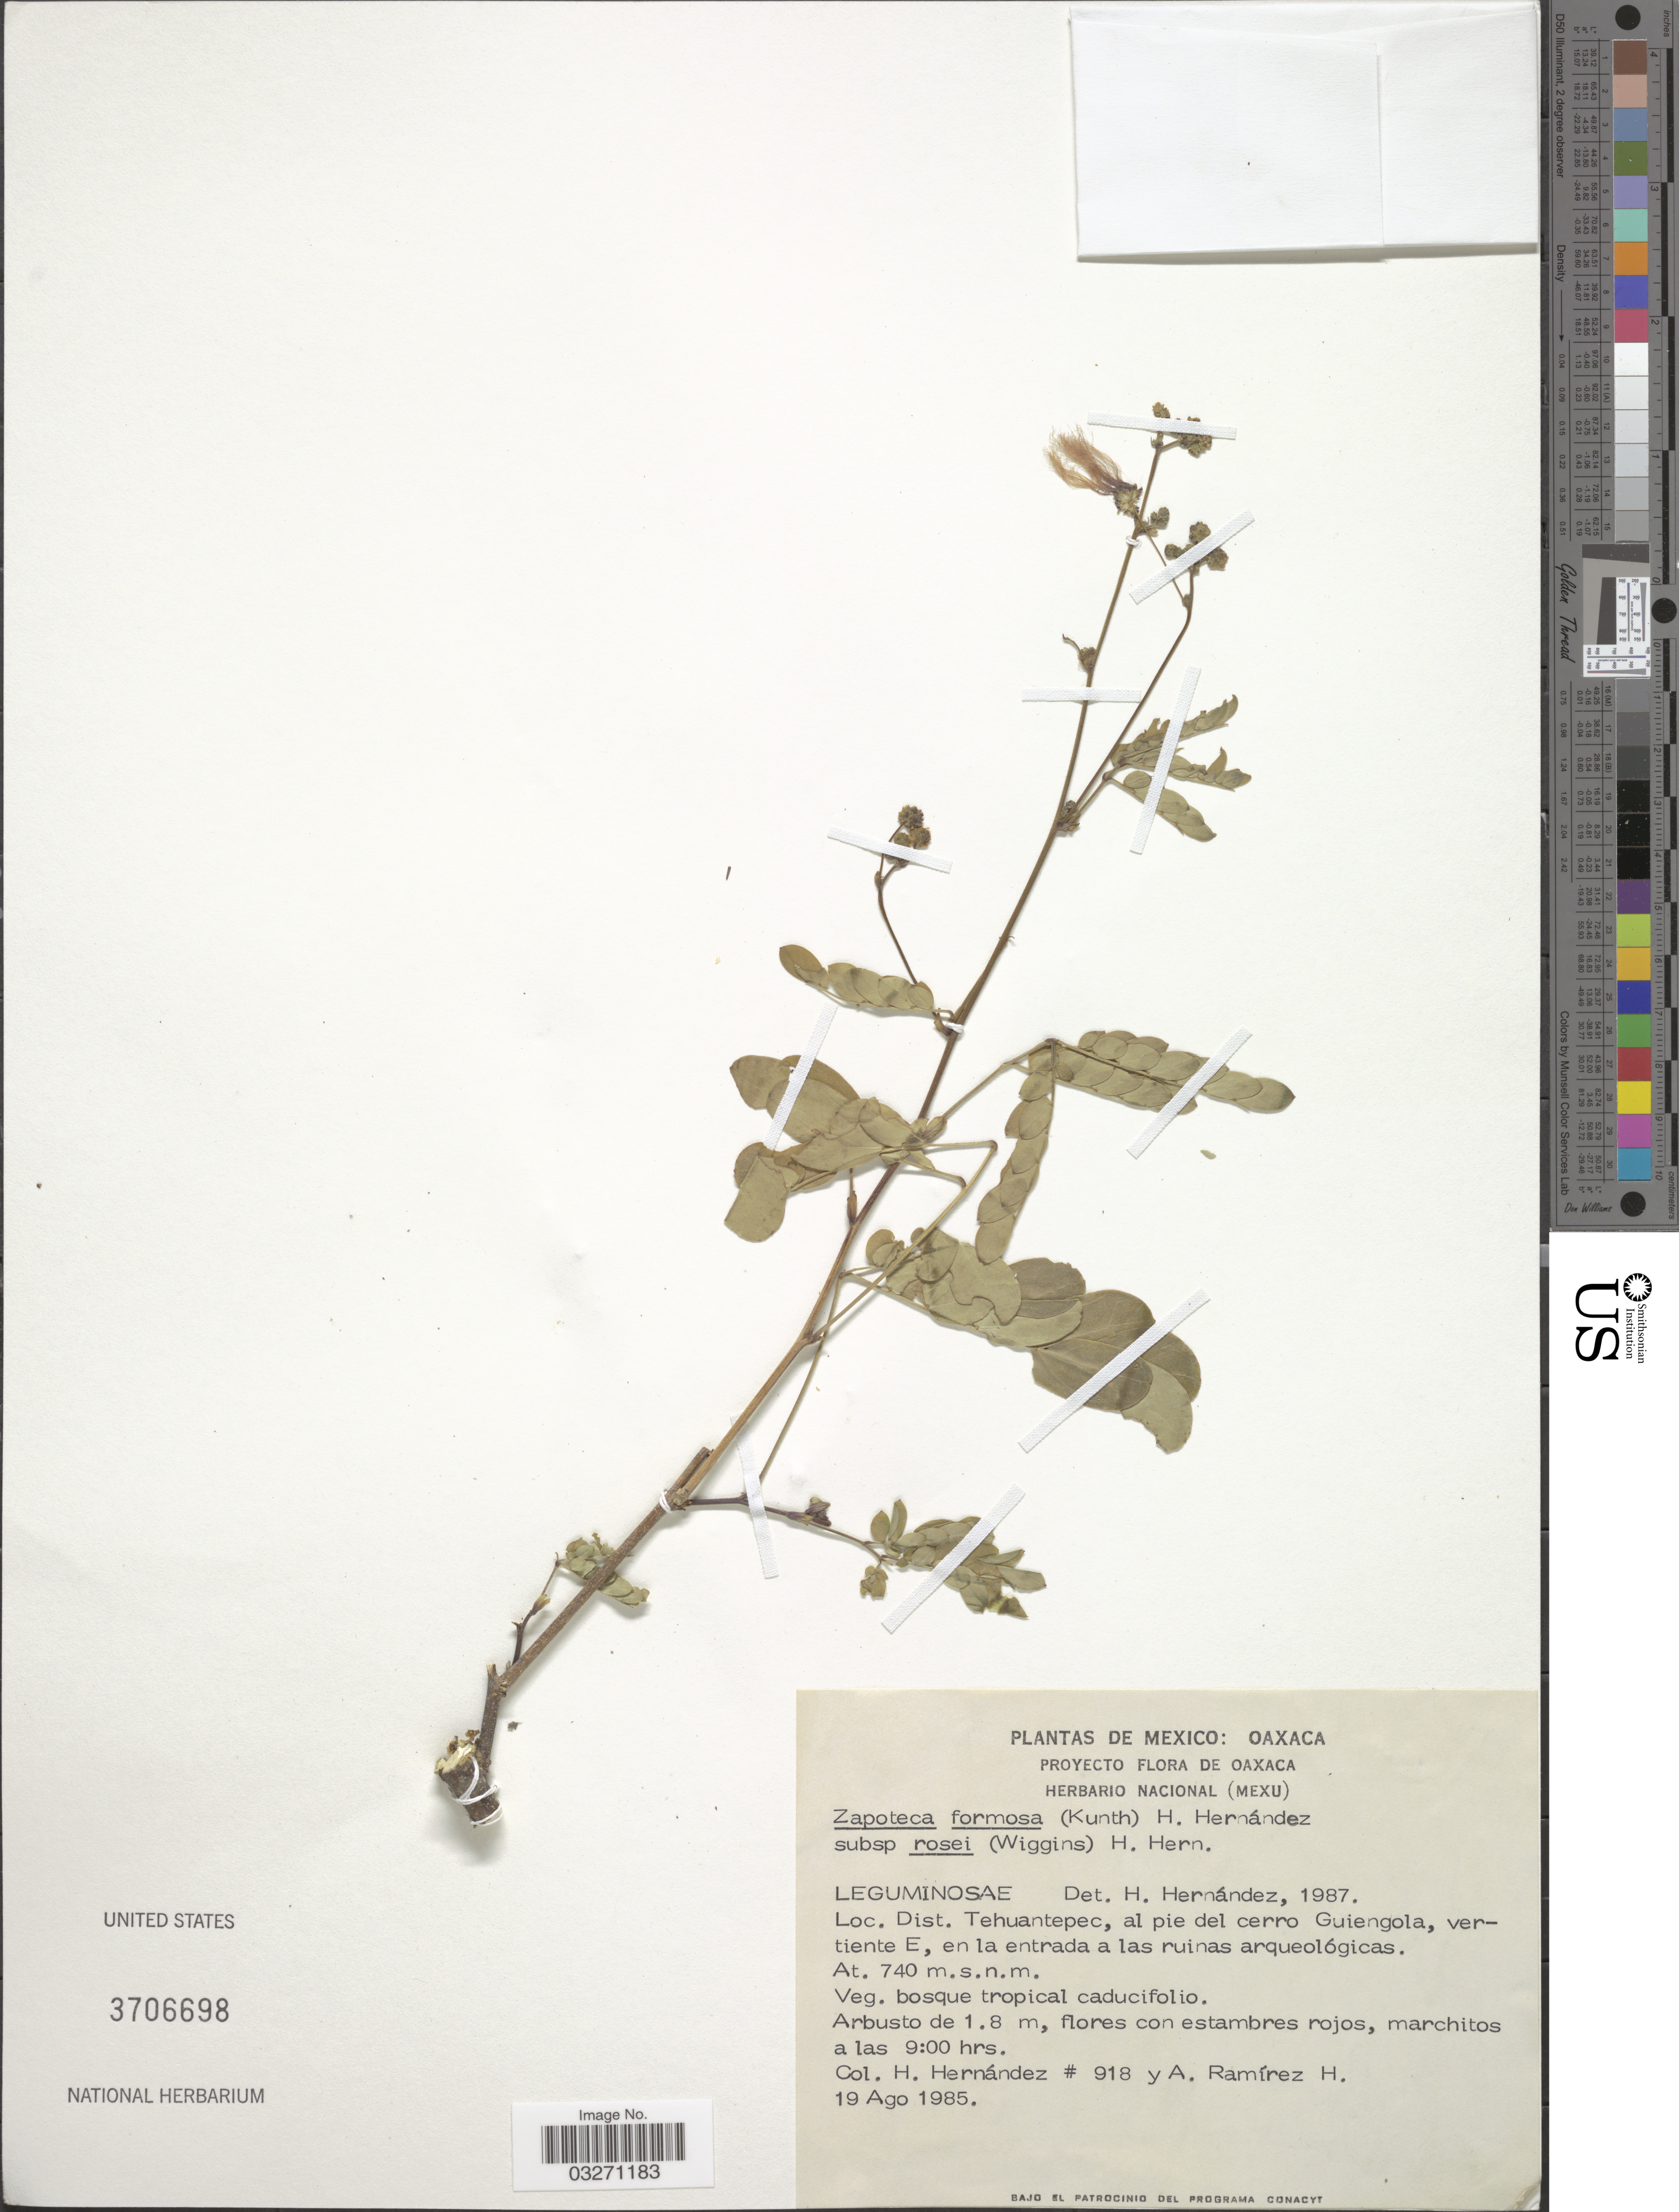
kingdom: Plantae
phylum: Tracheophyta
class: Magnoliopsida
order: Fabales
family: Fabaceae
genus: Zapoteca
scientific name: Zapoteca formosa subsp. rosei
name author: (Wiggins) H.M. Hern.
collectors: Hernández, H. & A. Ramírez H.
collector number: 918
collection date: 1985-08-19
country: Mexico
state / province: Oaxaca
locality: Dist. Tehuantepec, al pie del cerro Guiengola, vertiente E, en la entrada a las ruinas arqueológicas.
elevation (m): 740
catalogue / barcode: US 3706698